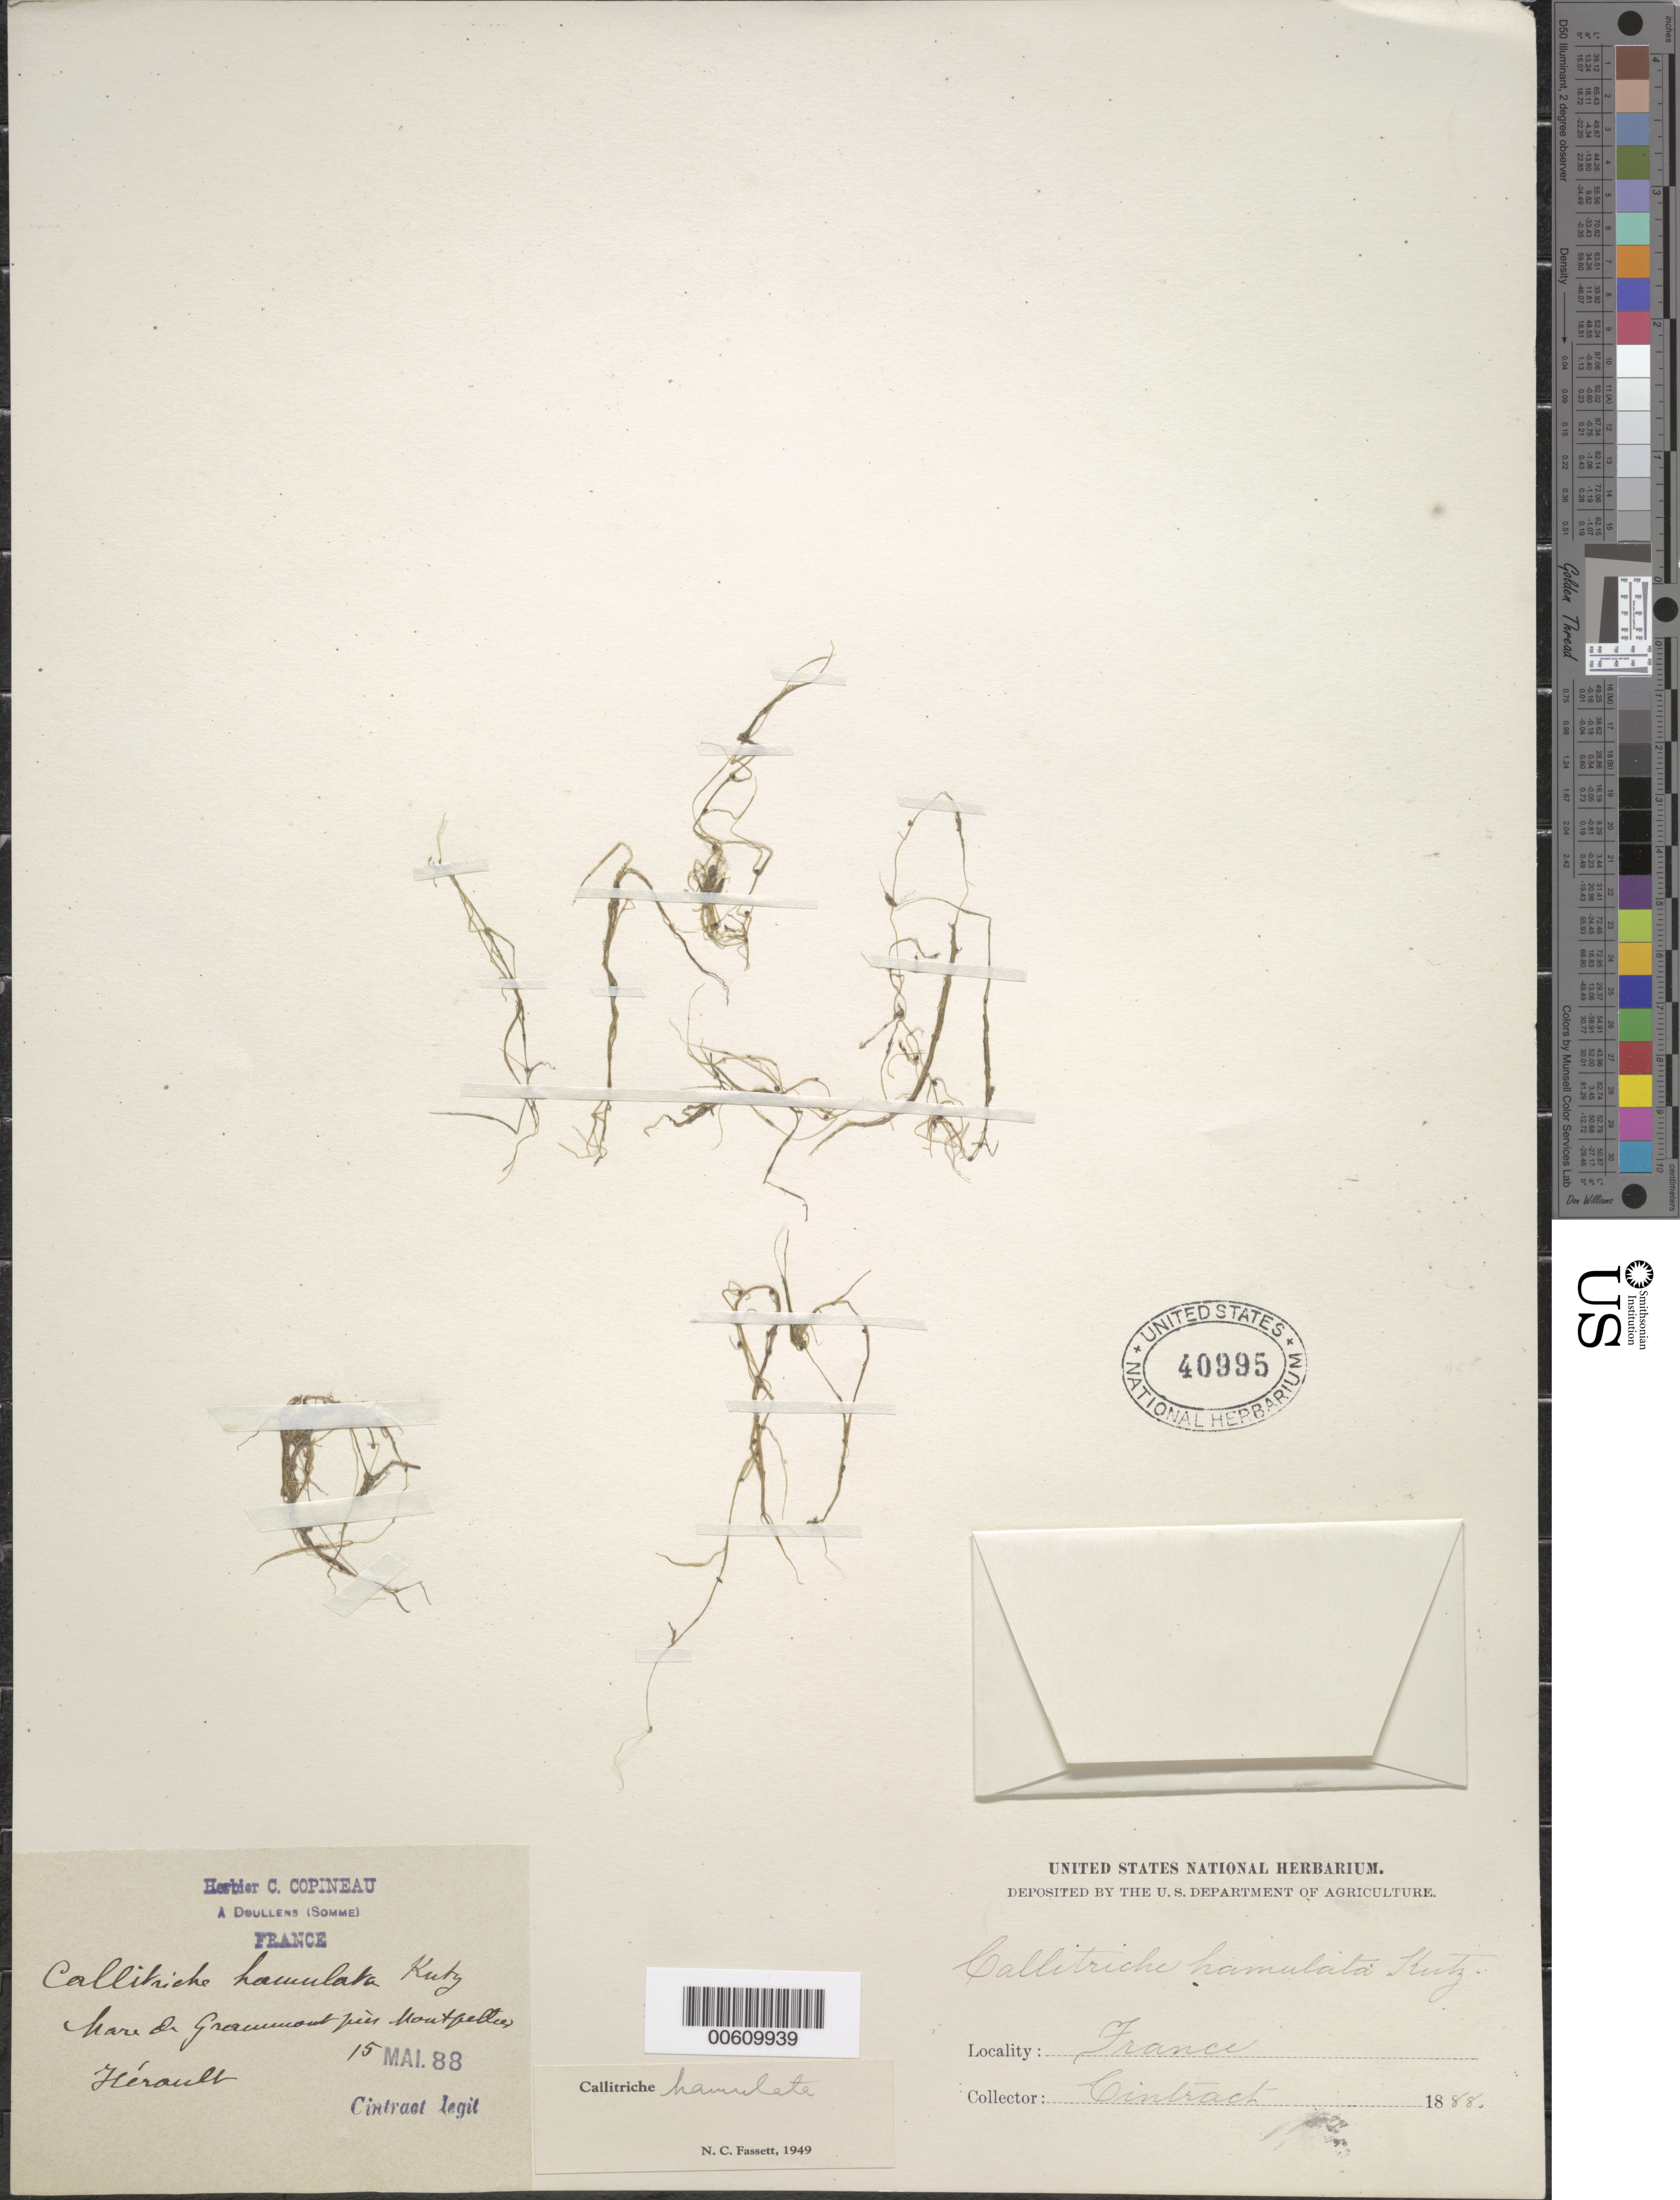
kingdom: Plantae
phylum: Tracheophyta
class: Magnoliopsida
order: Lamiales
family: Plantaginaceae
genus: Callitriche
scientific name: Callitriche hamulata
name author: Kütz. ex W.D.J. Koch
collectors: Cintract, --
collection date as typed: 15 May 1888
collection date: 1888-05-15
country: France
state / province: Hauts-de-France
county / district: Somme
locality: A Doullens (Somme), Mare de Grammout pier Mountfellie, Tierault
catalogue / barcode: US 40995